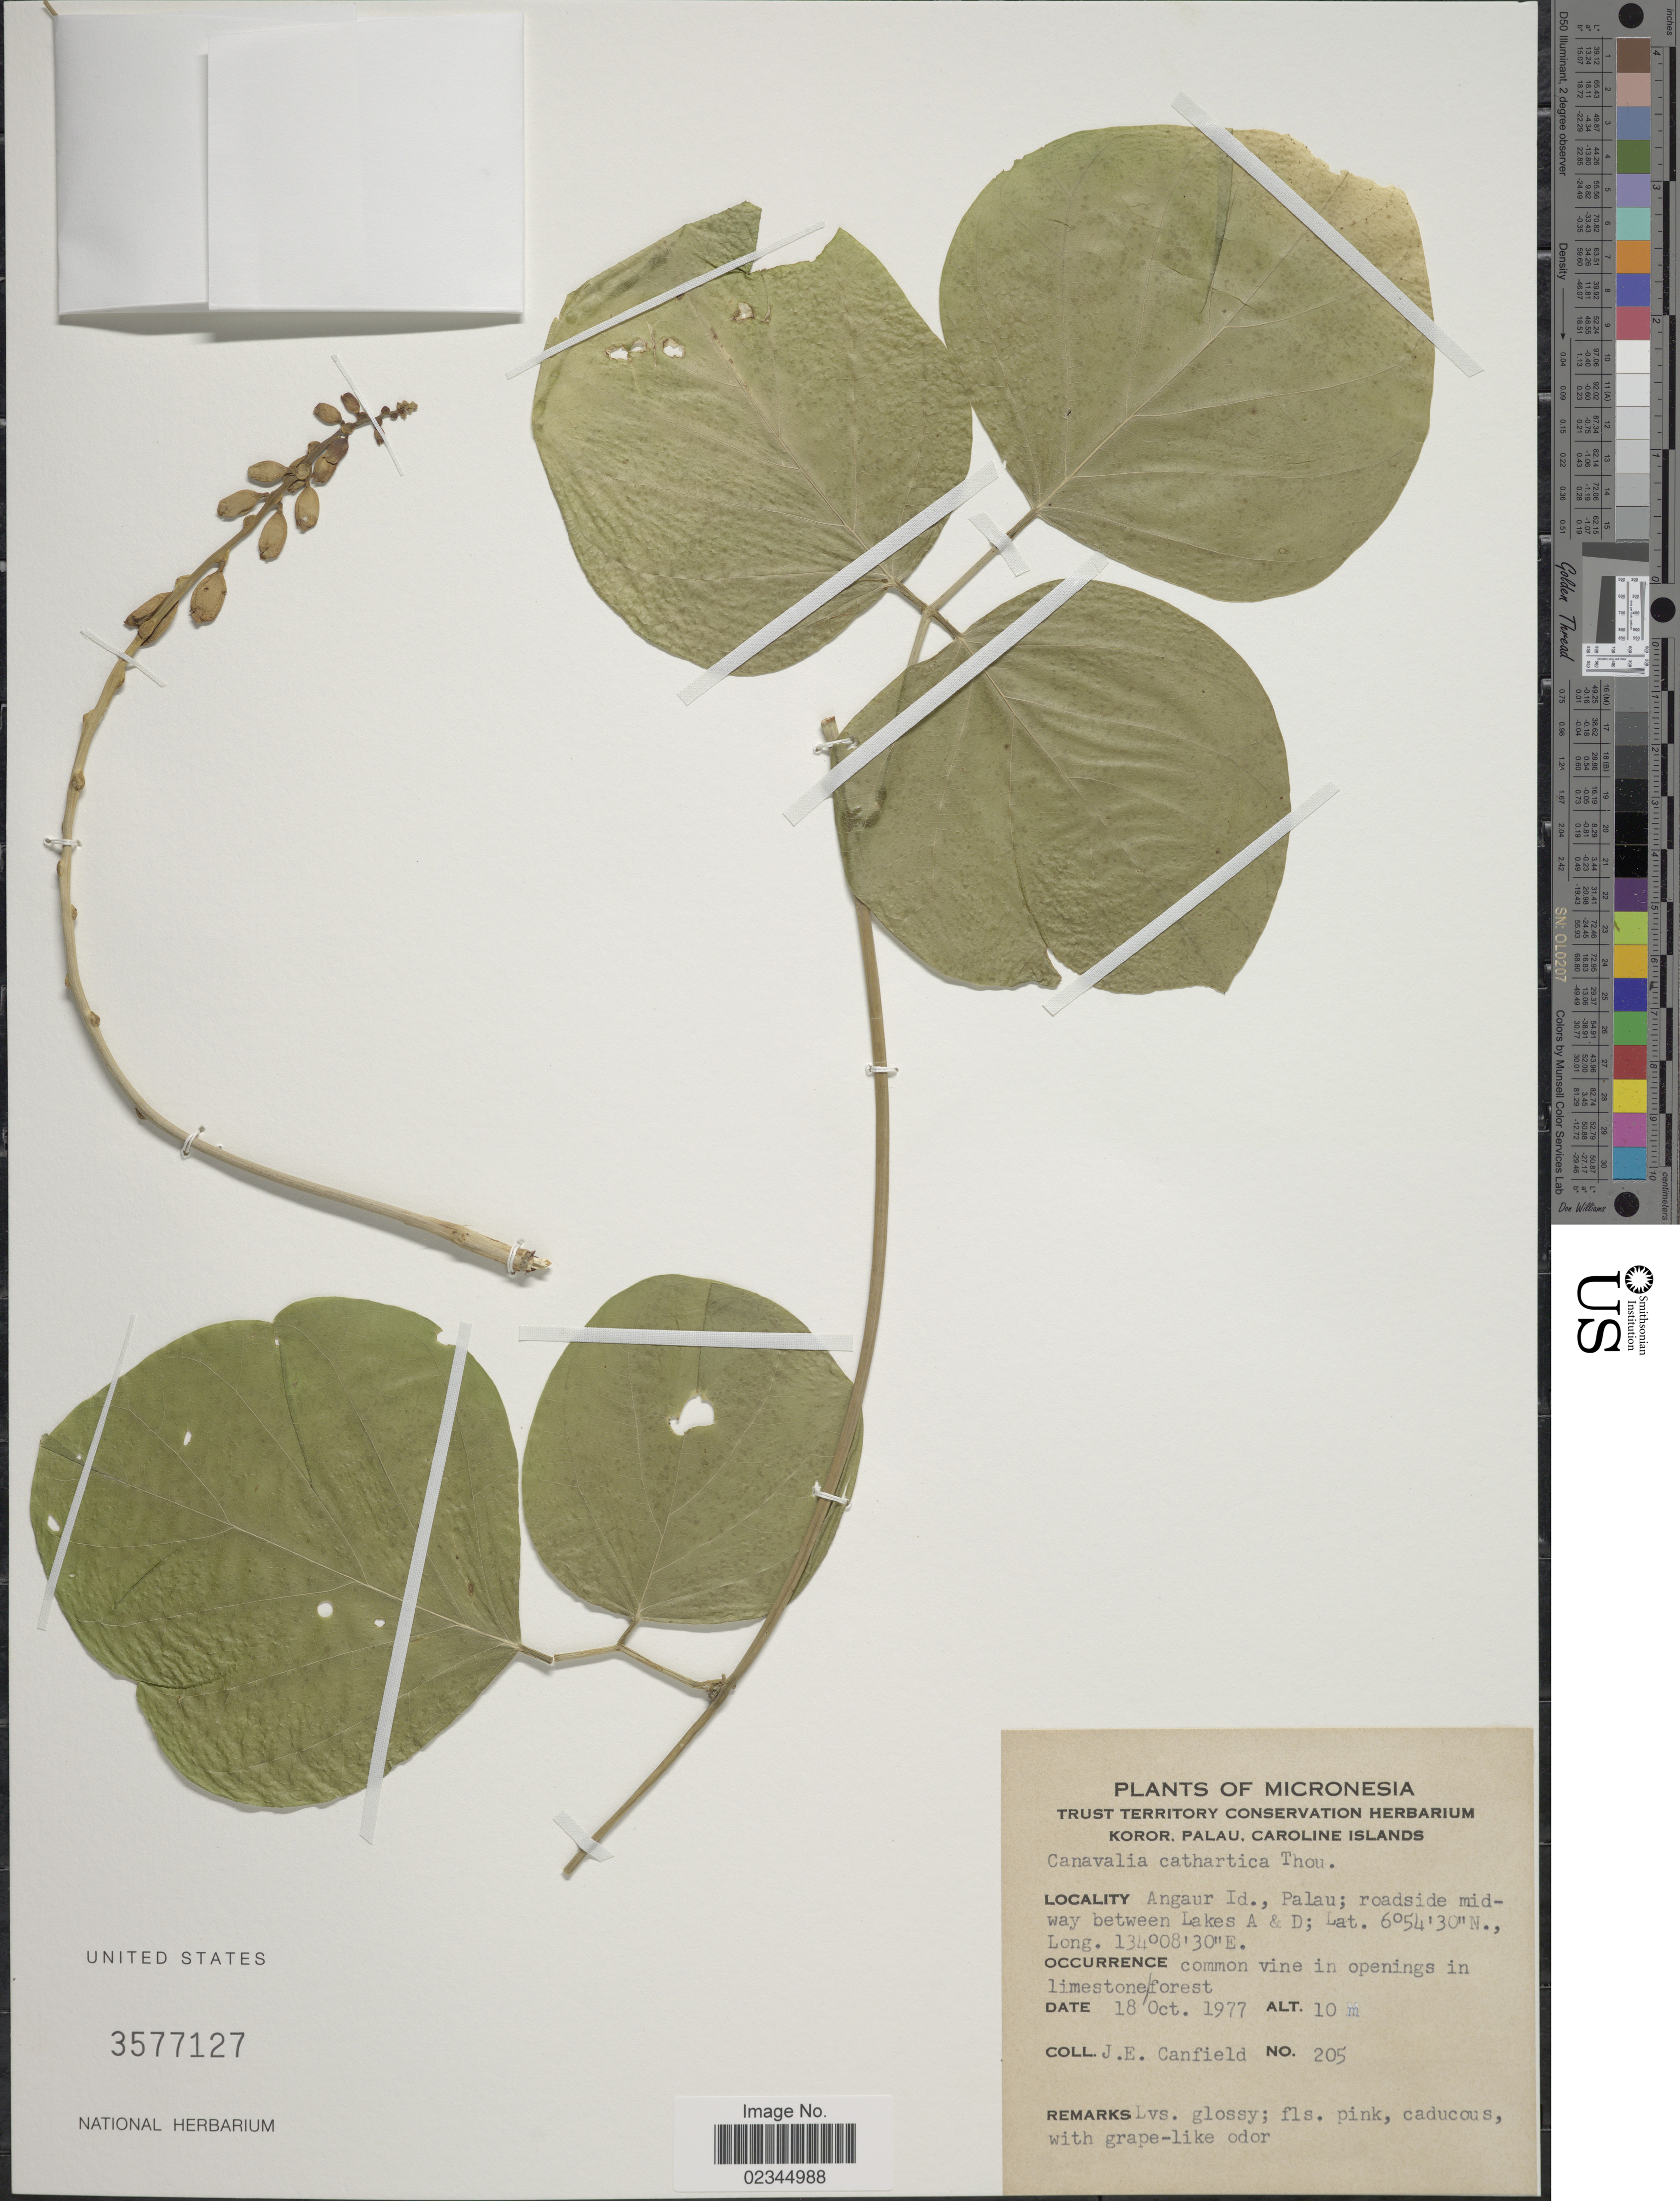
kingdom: Plantae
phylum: Tracheophyta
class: Magnoliopsida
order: Fabales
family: Fabaceae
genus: Canavalia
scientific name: Canavalia cathartica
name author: Thouars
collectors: J. E. Canfield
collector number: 205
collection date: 1977-10-18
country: Palau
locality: Micronesia, Angaur Id., Palau, roadside midway between Lakes A & D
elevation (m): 10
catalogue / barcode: US 3577127